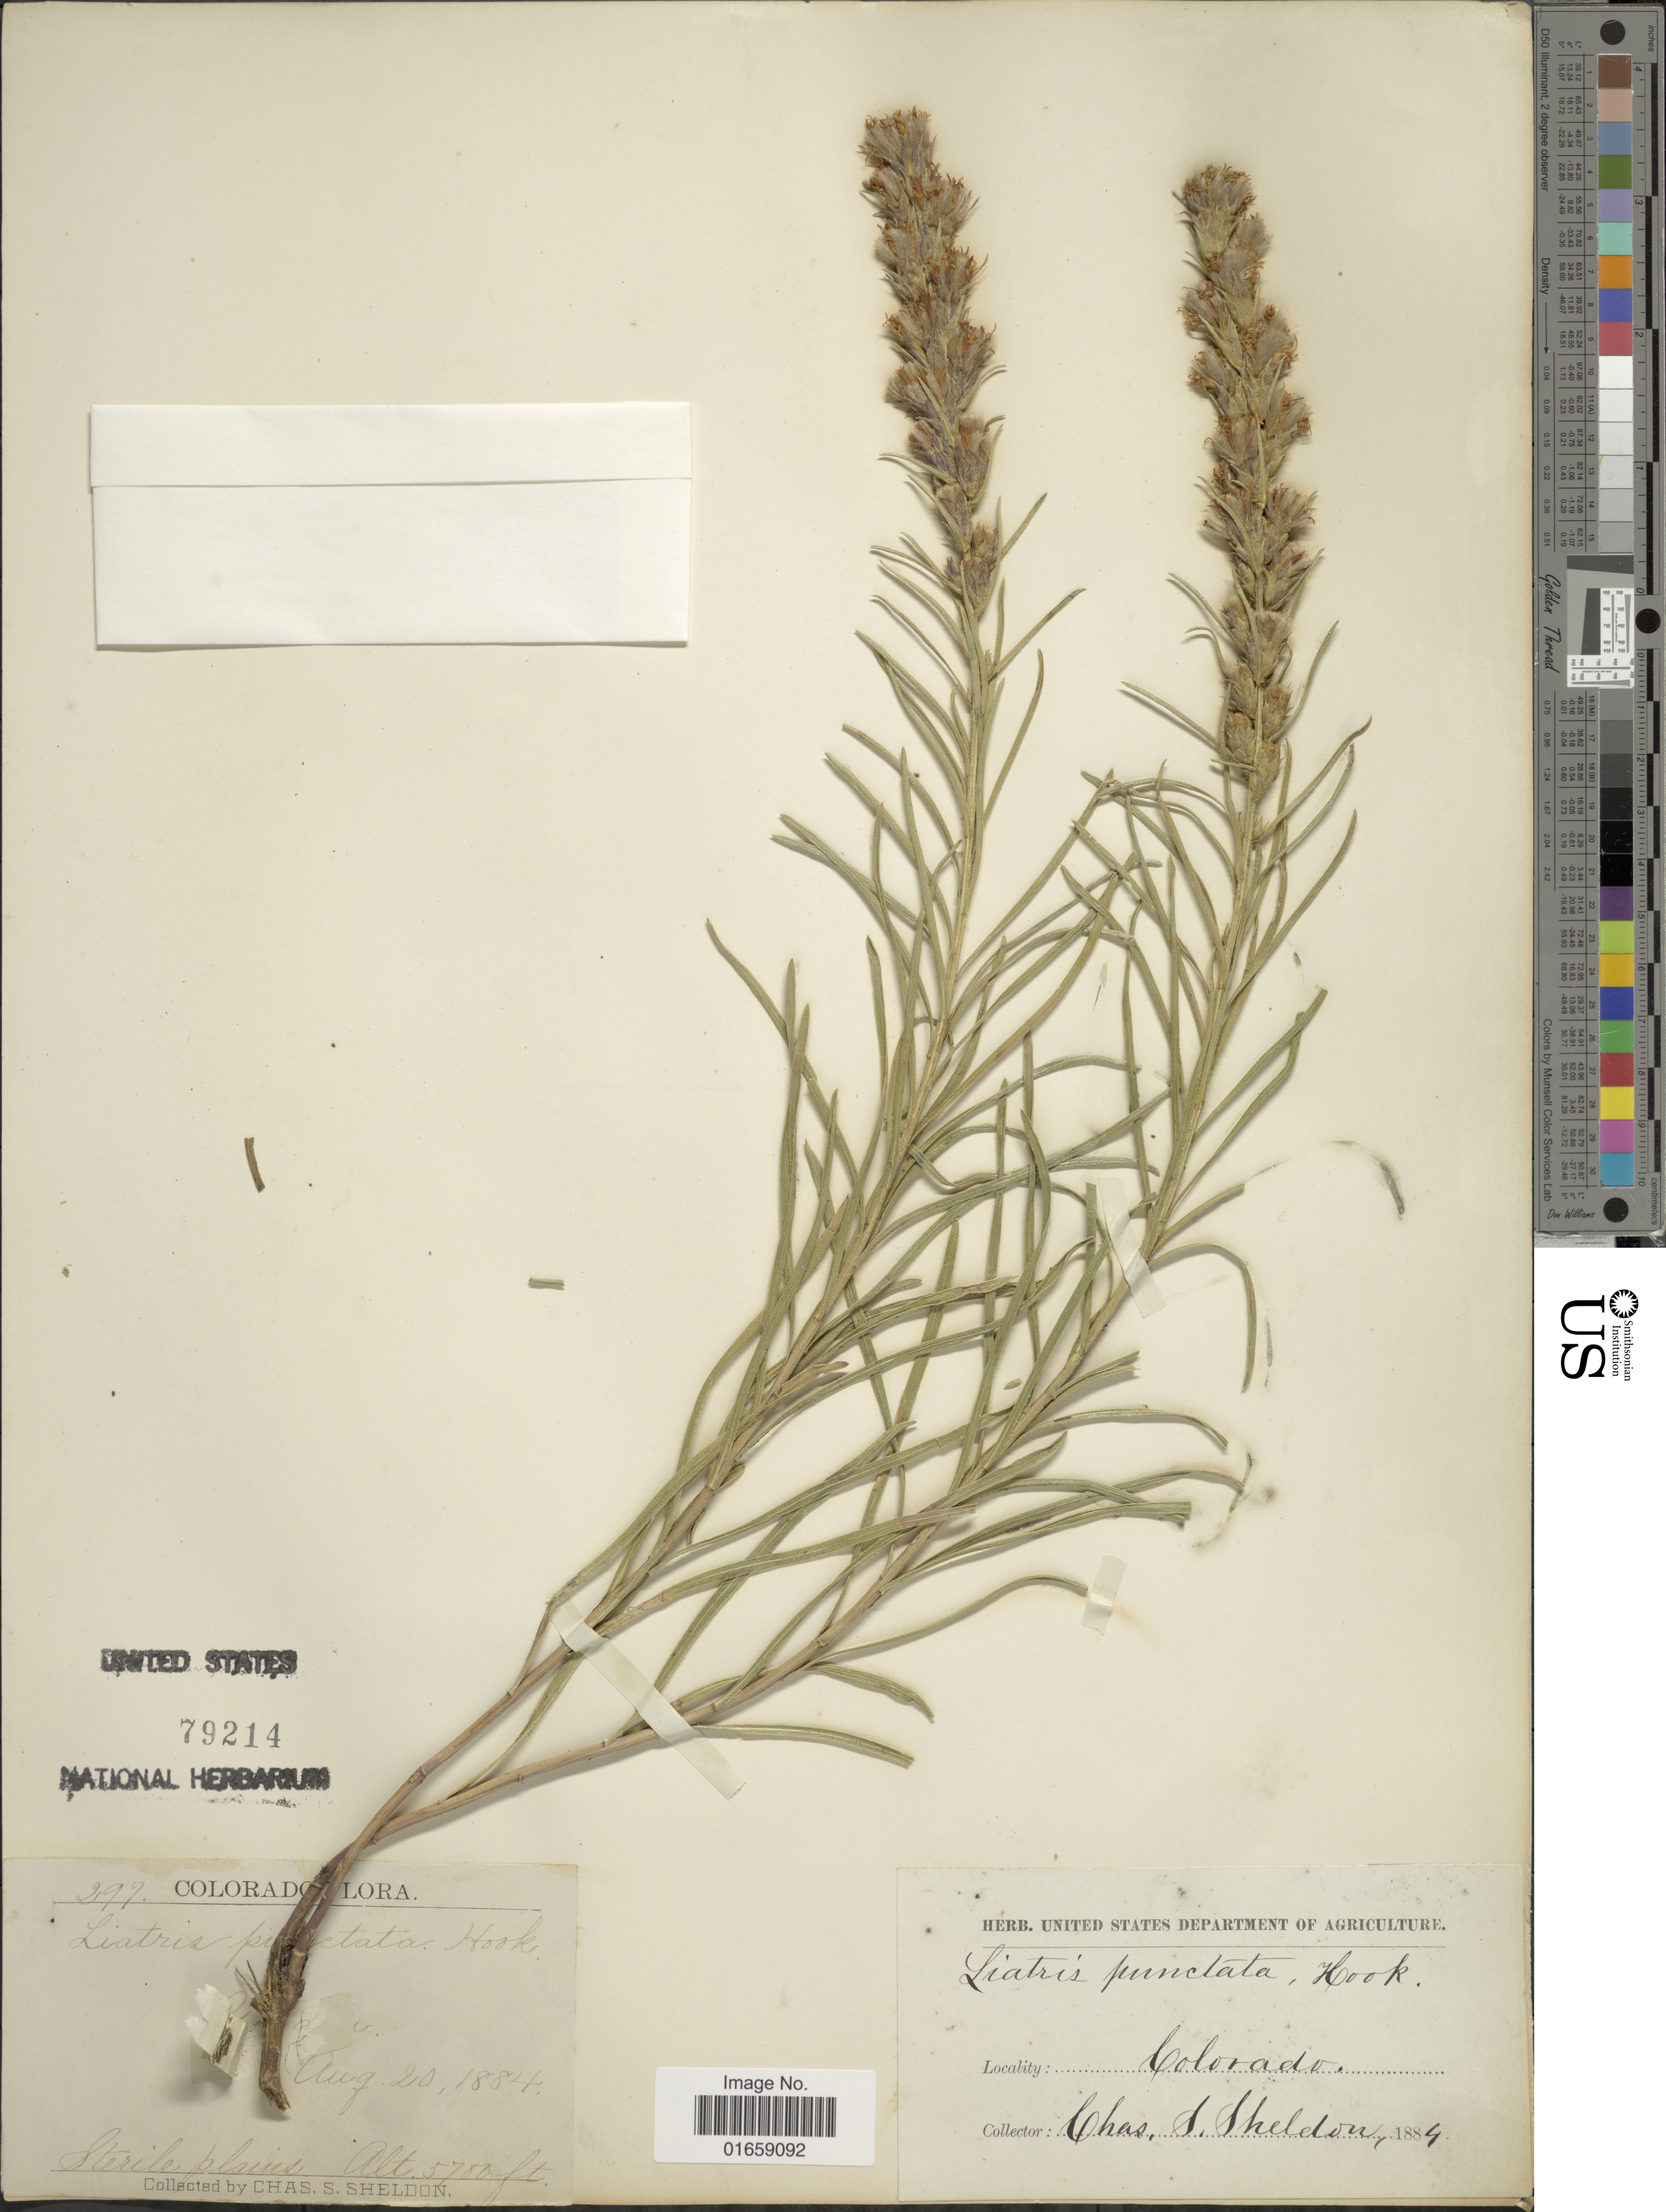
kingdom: Plantae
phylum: Tracheophyta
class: Magnoliopsida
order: Asterales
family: Asteraceae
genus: Liatris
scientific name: Liatris punctata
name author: Hook.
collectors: C. S. Sheldon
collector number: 297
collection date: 1884-08-20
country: United States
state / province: Colorado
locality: Sterile plains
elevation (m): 1737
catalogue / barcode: US 79214